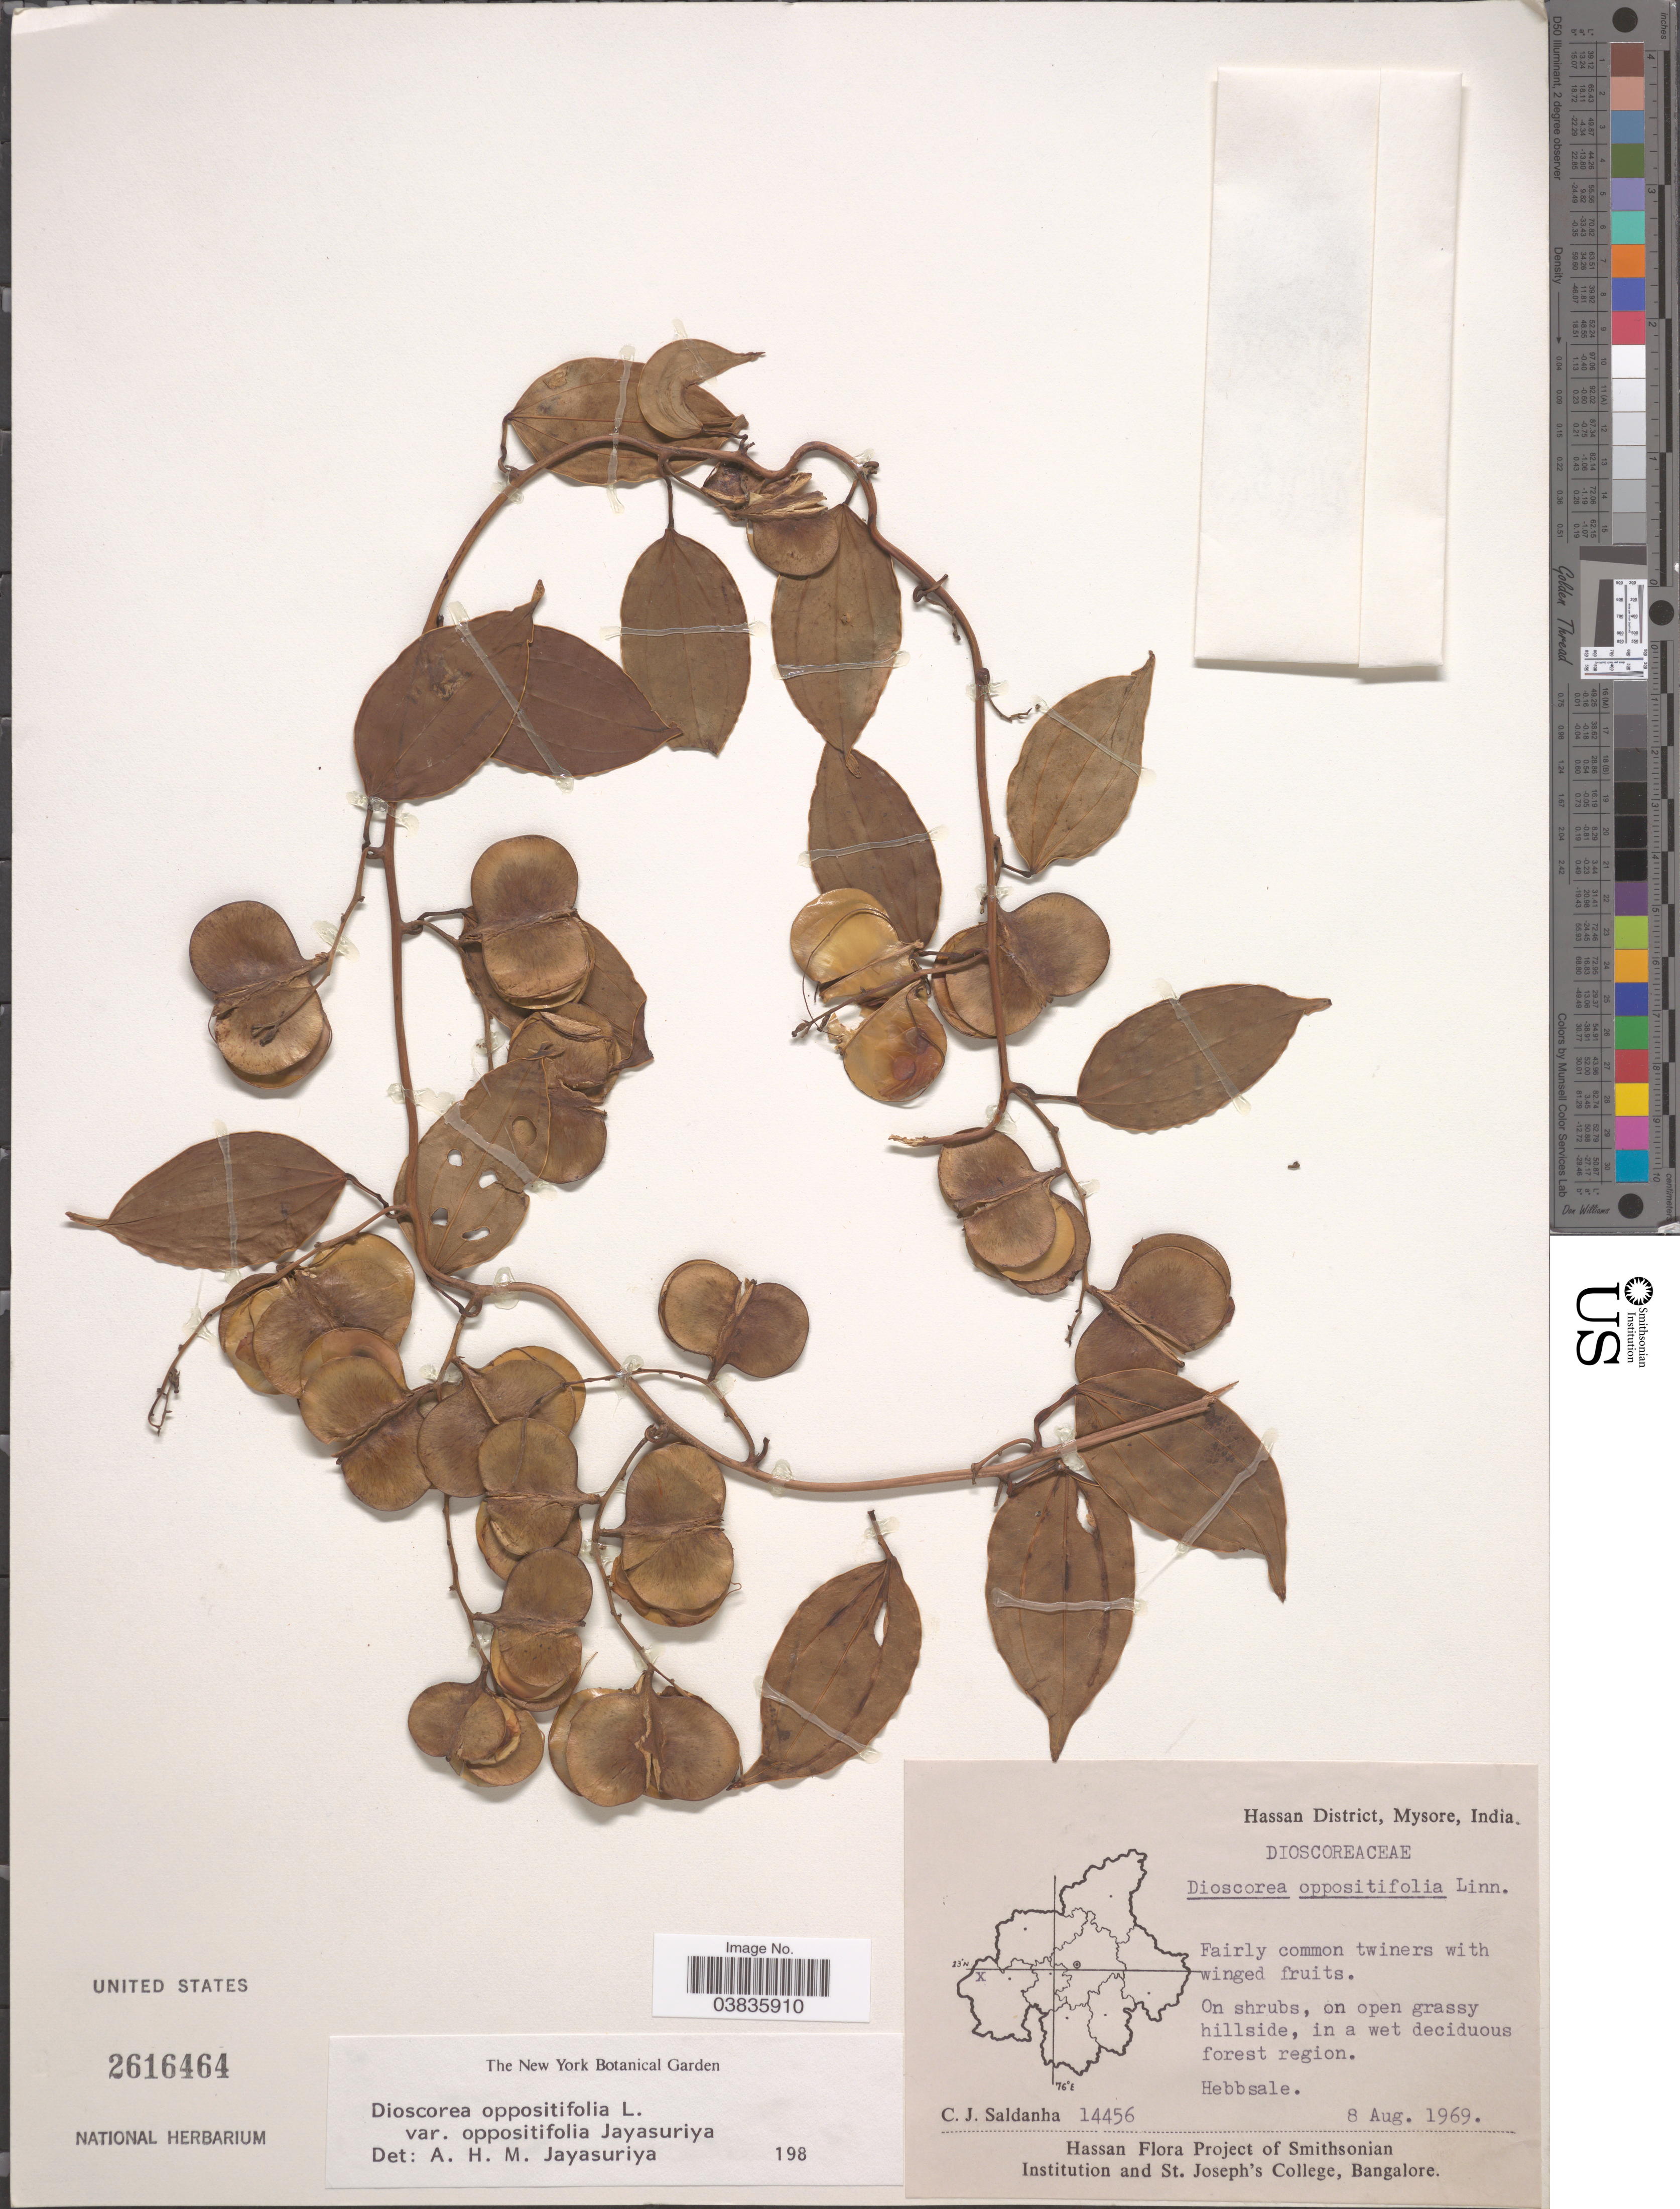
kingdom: Plantae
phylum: Tracheophyta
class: Liliopsida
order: Dioscoreales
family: Dioscoreaceae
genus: Dioscorea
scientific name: Dioscorea oppositifolia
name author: L.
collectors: C. J. Saldanha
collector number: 14456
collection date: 1969-08-08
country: India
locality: Hassan District, Mysore. Hebbsale.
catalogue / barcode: US 2616464